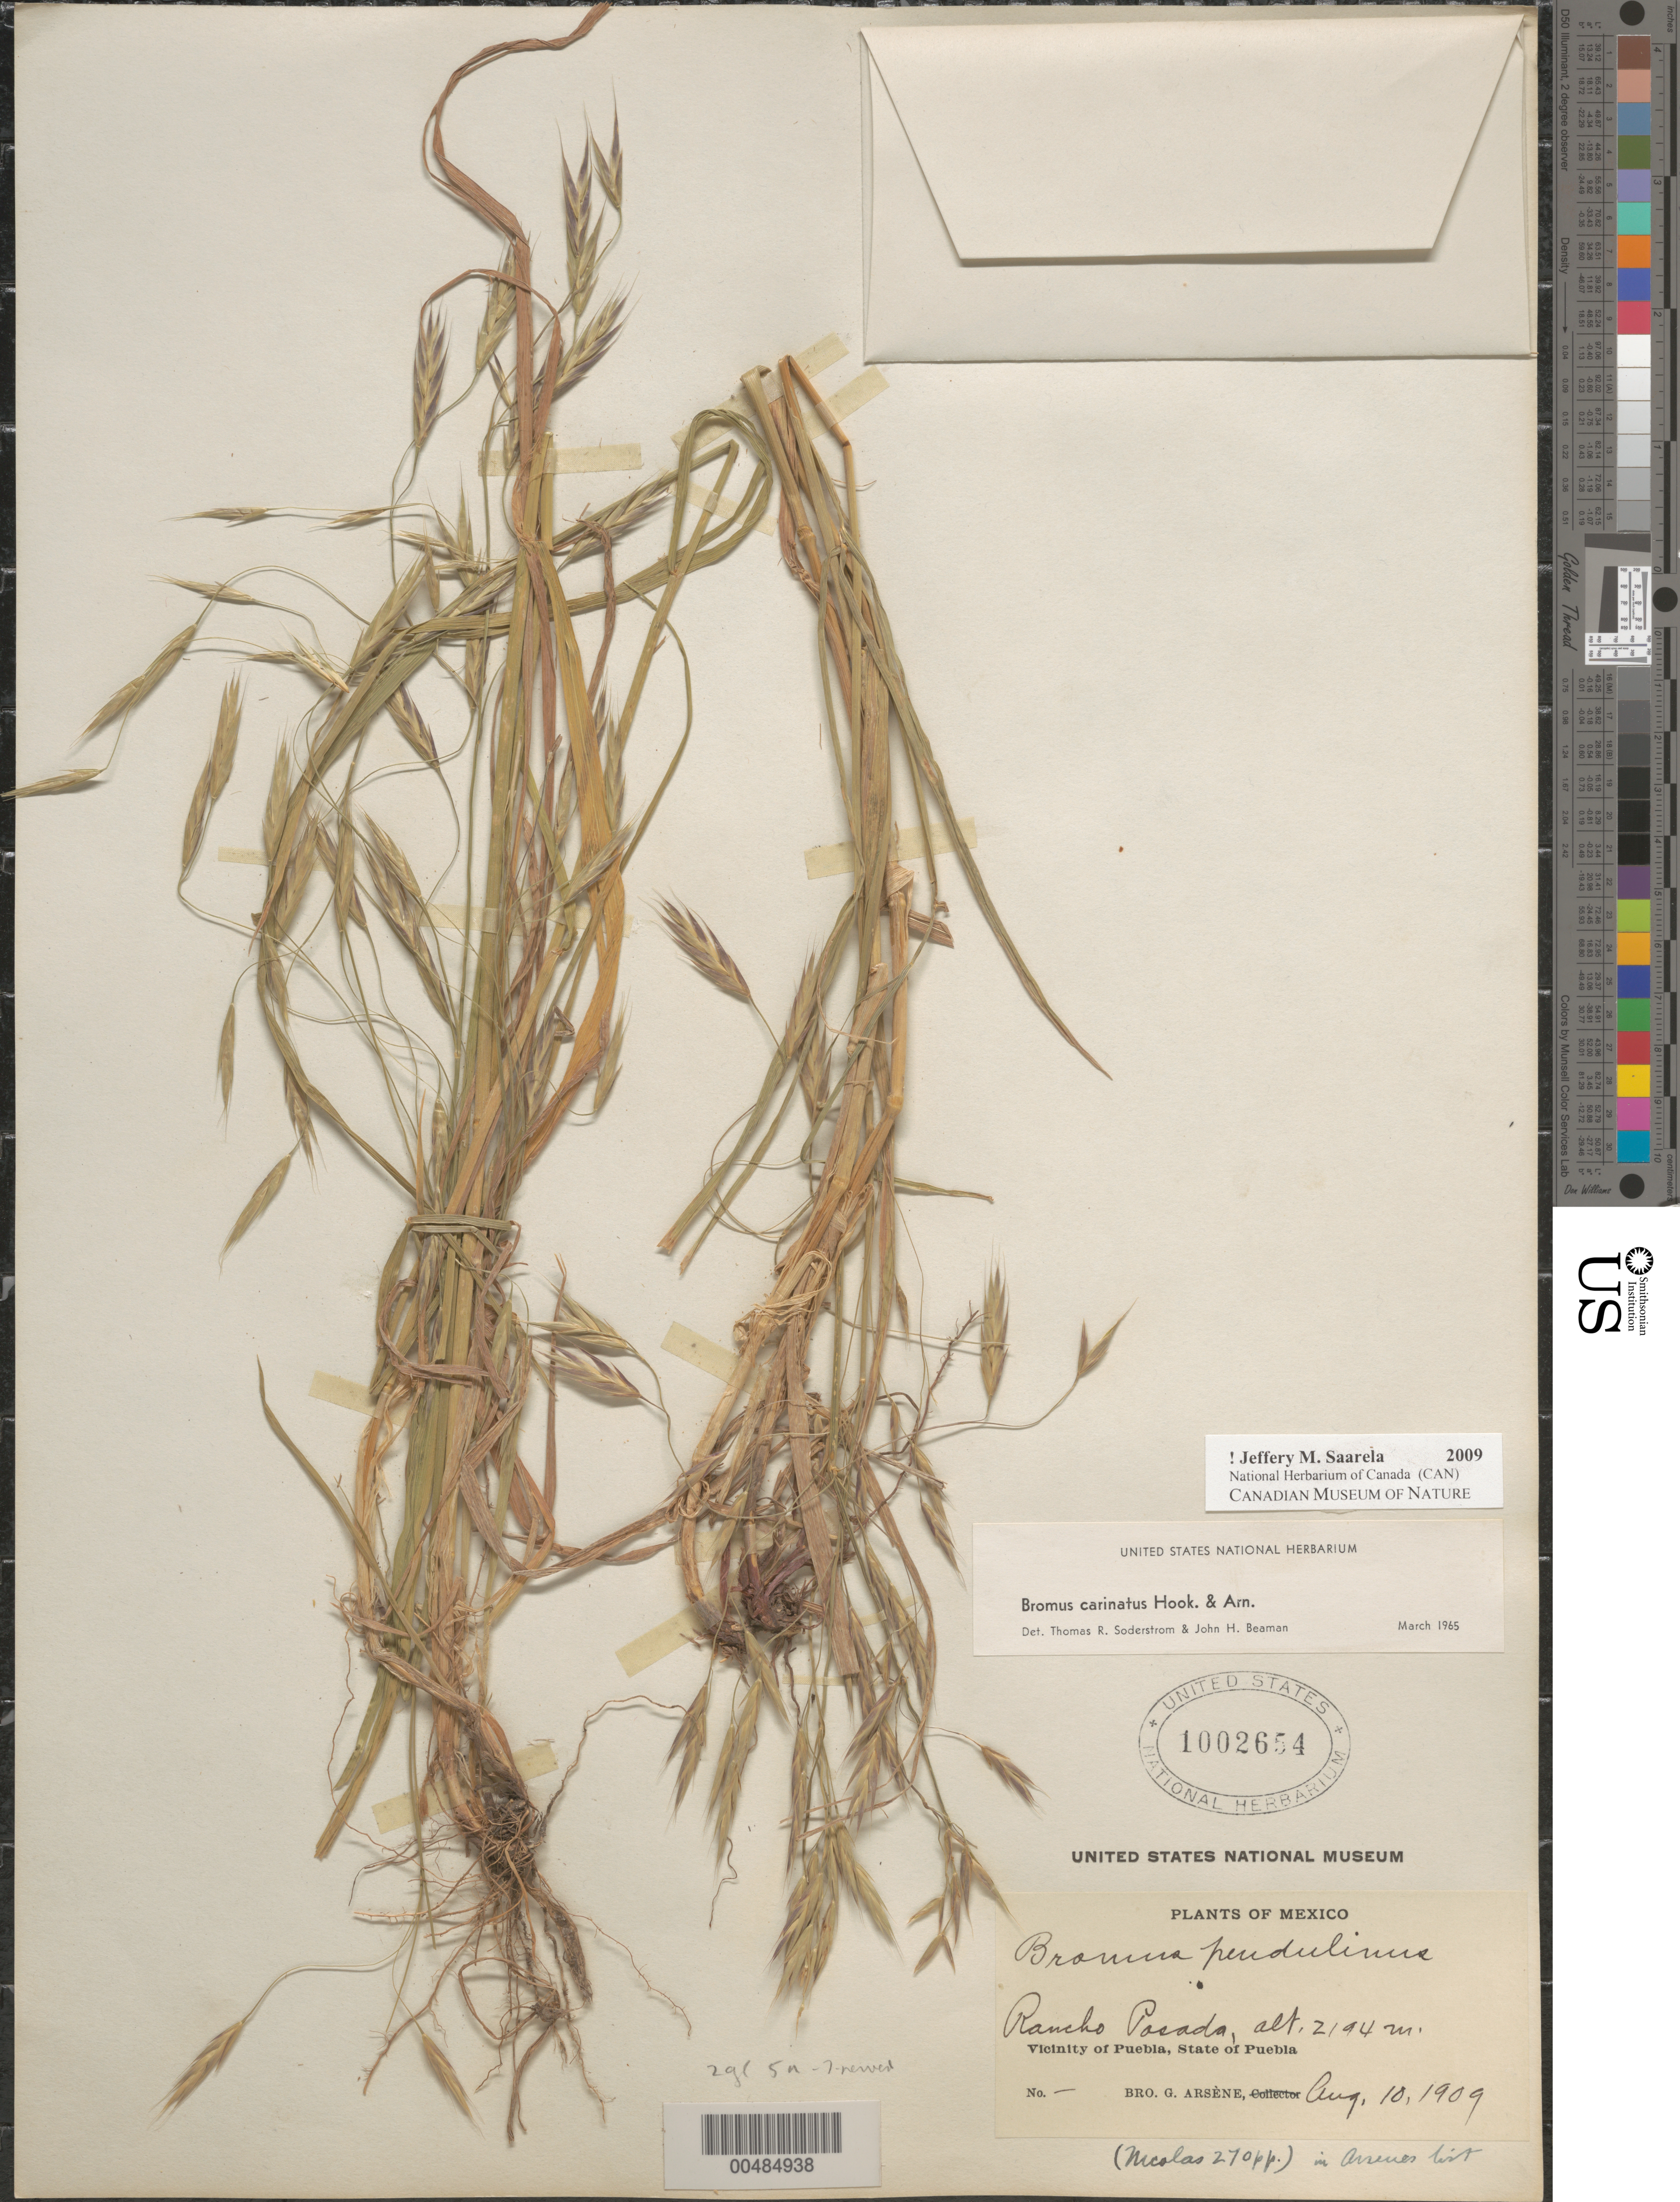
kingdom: Plantae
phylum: Tracheophyta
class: Liliopsida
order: Poales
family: Poaceae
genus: Bromus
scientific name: Bromus carinatus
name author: Hook. & Arn.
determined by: Soderstrom, T. R.; Beaman, J. H.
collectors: Bro. G. Arsène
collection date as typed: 10 Aug 1909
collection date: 1909-08-10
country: Mexico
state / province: Puebla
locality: Rancho Posada, vicinity of Puebla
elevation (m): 2194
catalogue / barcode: US 1002654